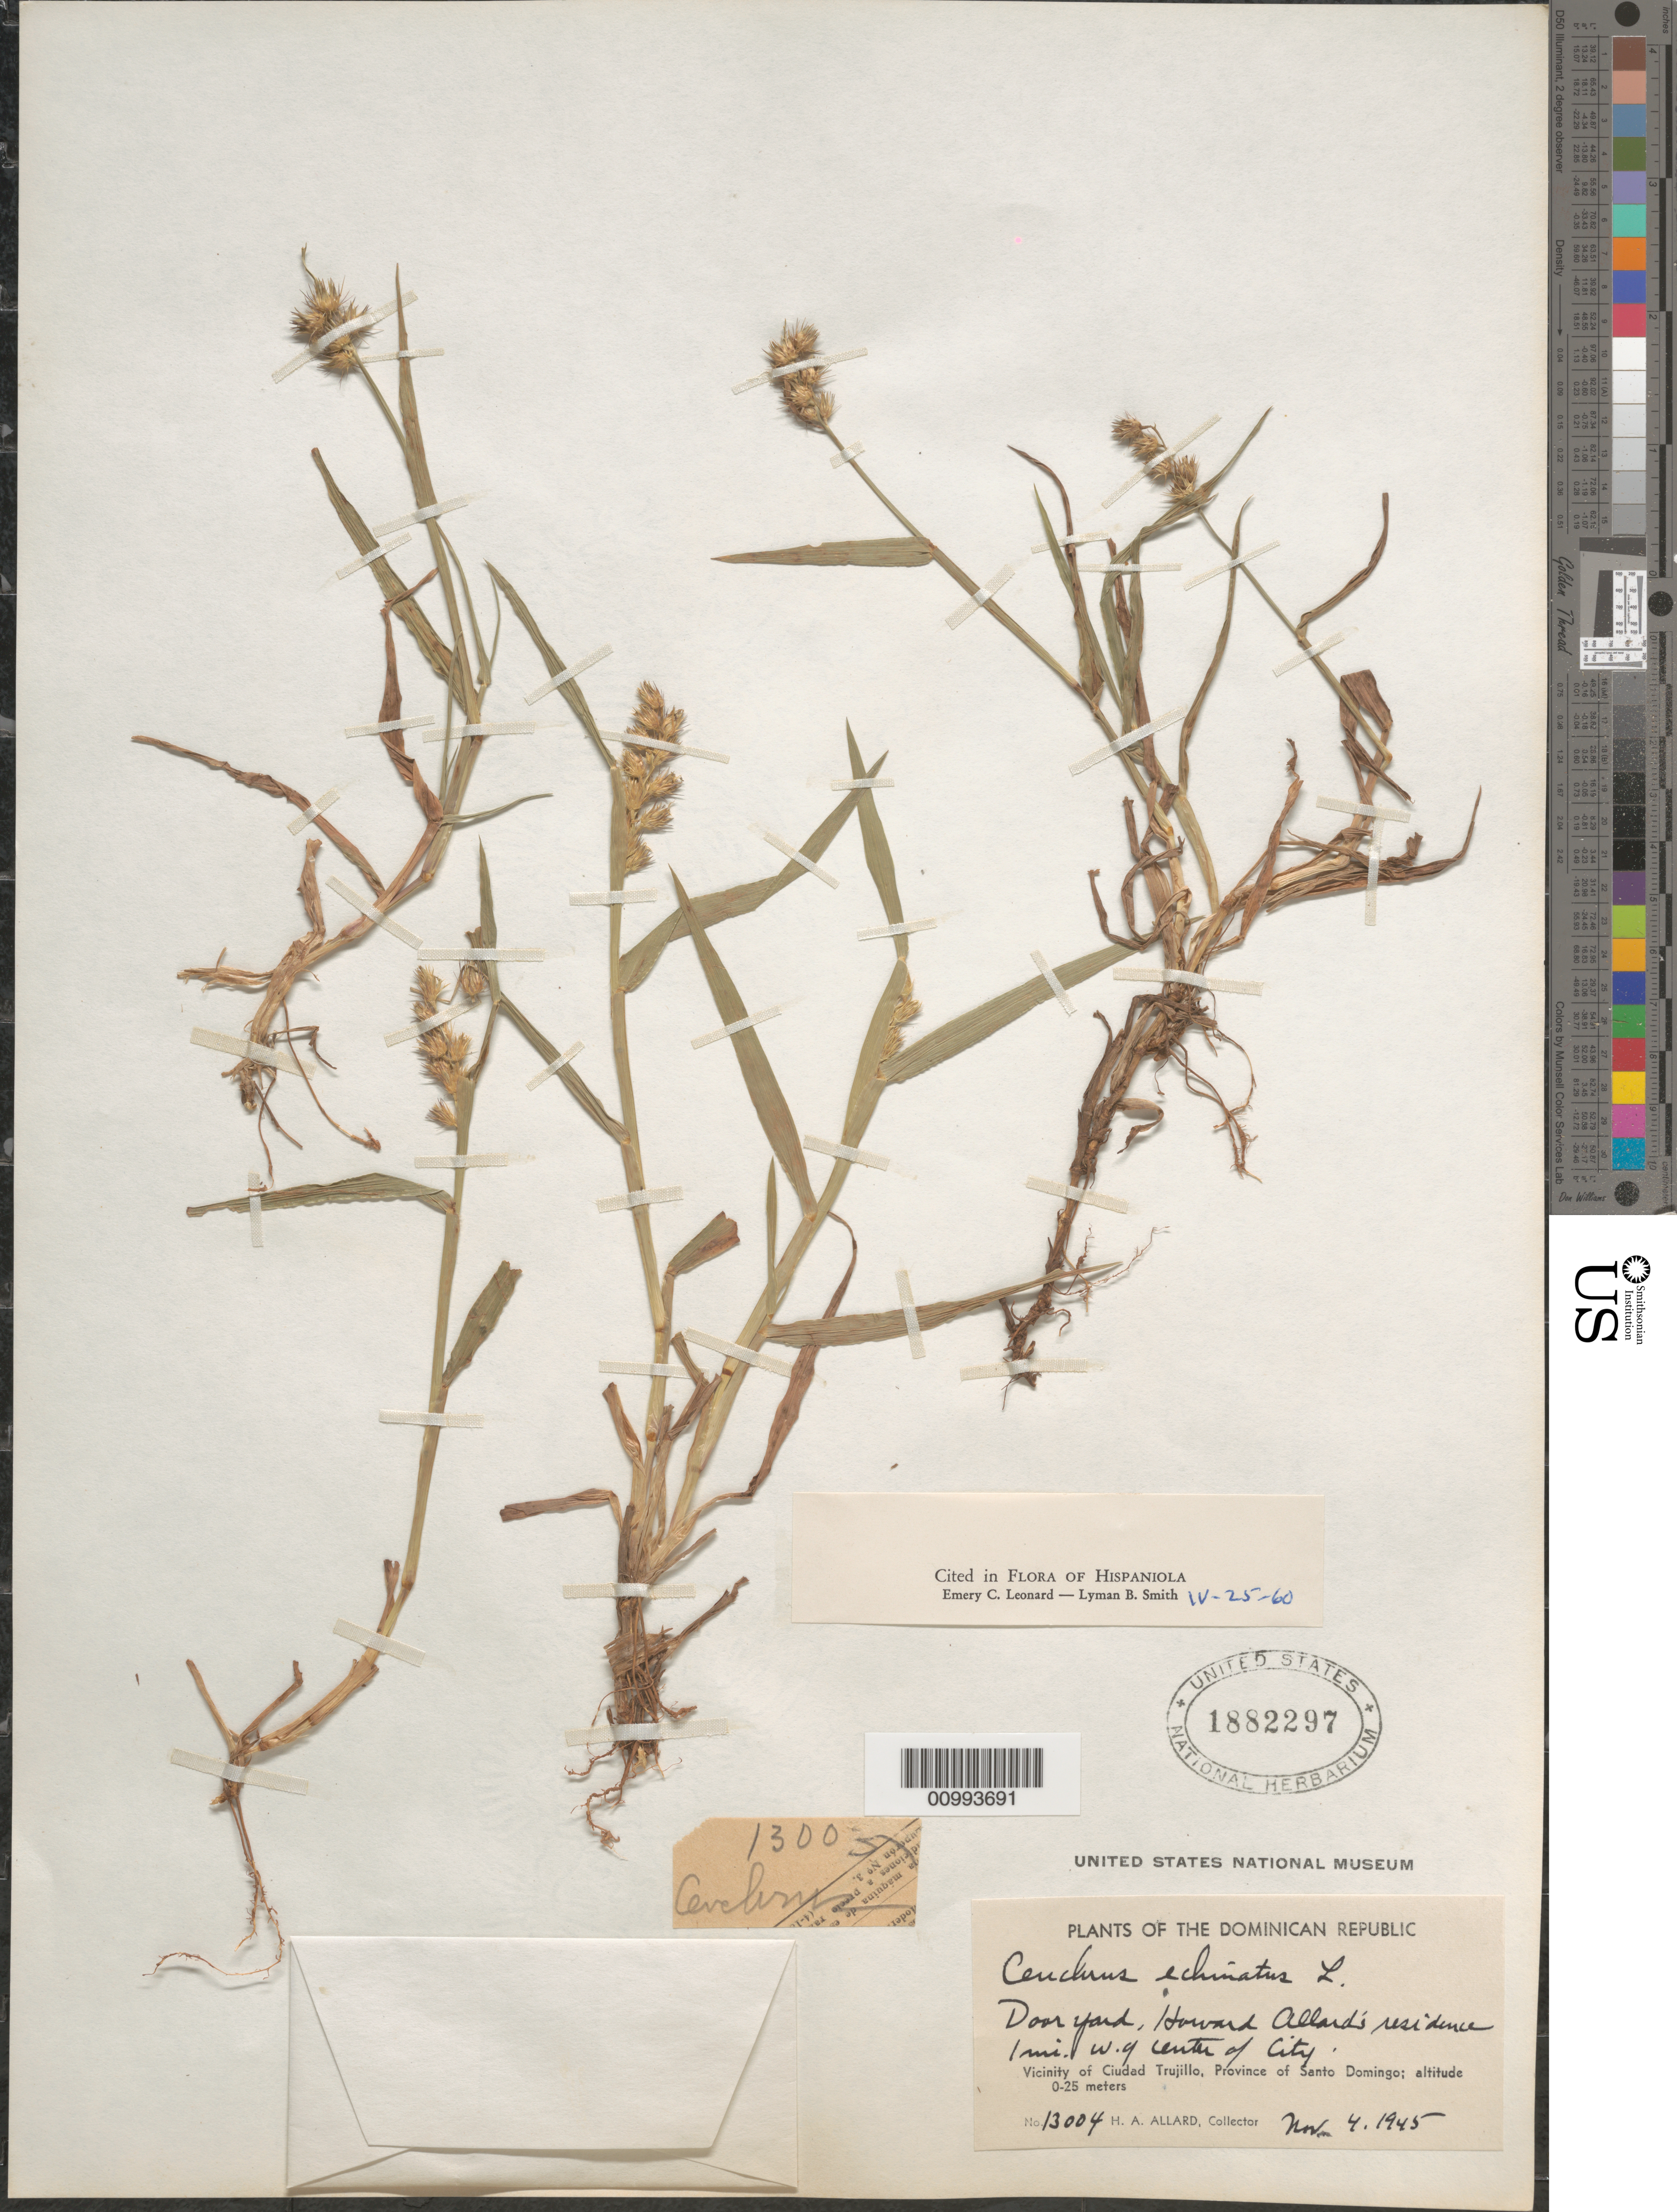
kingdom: Plantae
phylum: Tracheophyta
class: Liliopsida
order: Poales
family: Poaceae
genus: Cenchrus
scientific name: Cenchrus echinatus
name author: L.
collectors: H. A. Allard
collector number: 13004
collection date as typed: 04 Nov 1945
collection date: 1945-11-04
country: Dominican Republic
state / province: Distrito Nacional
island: Hispaniola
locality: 1 mile west of center of Santo Domingo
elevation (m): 0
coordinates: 0 N, 0 E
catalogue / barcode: US 1882297